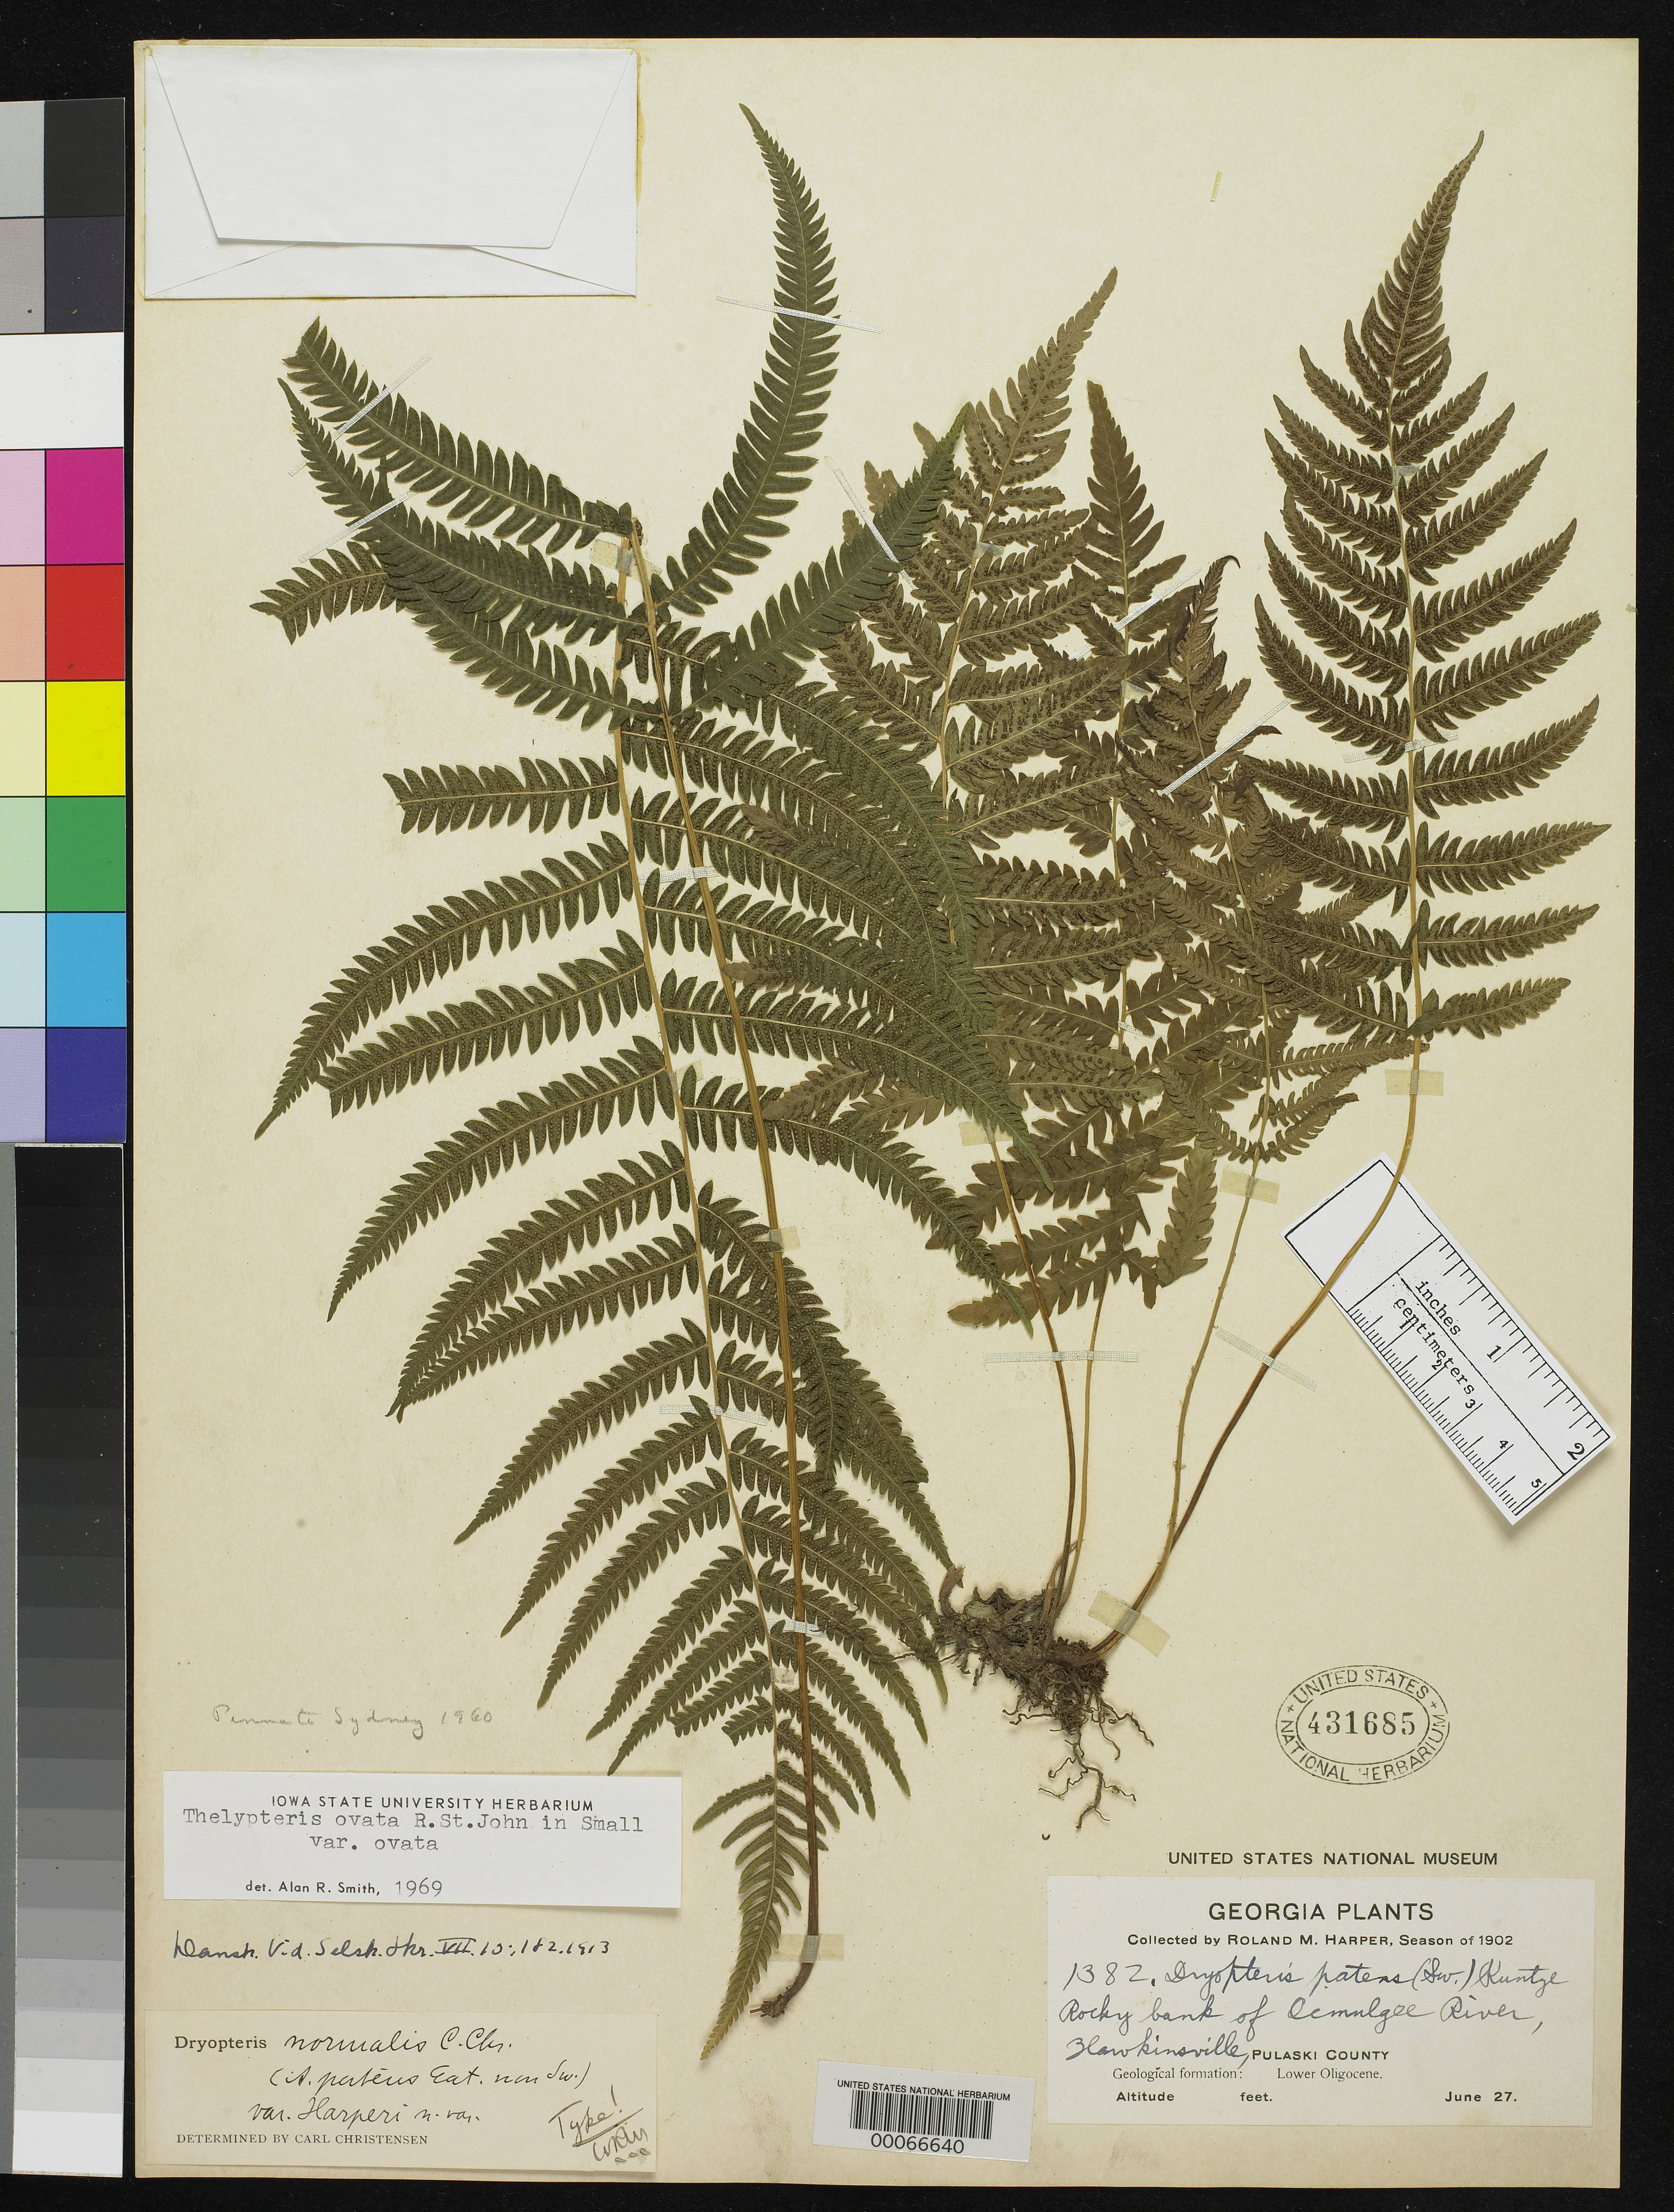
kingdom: Plantae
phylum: Tracheophyta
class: Polypodiopsida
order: Polypodiales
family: Dryopteridaceae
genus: Dryopteris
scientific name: Dryopteris normalis var. harperi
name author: C. Chr.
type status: Type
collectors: R. M. Harper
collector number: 1382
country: United States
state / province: Georgia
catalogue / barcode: US 431685